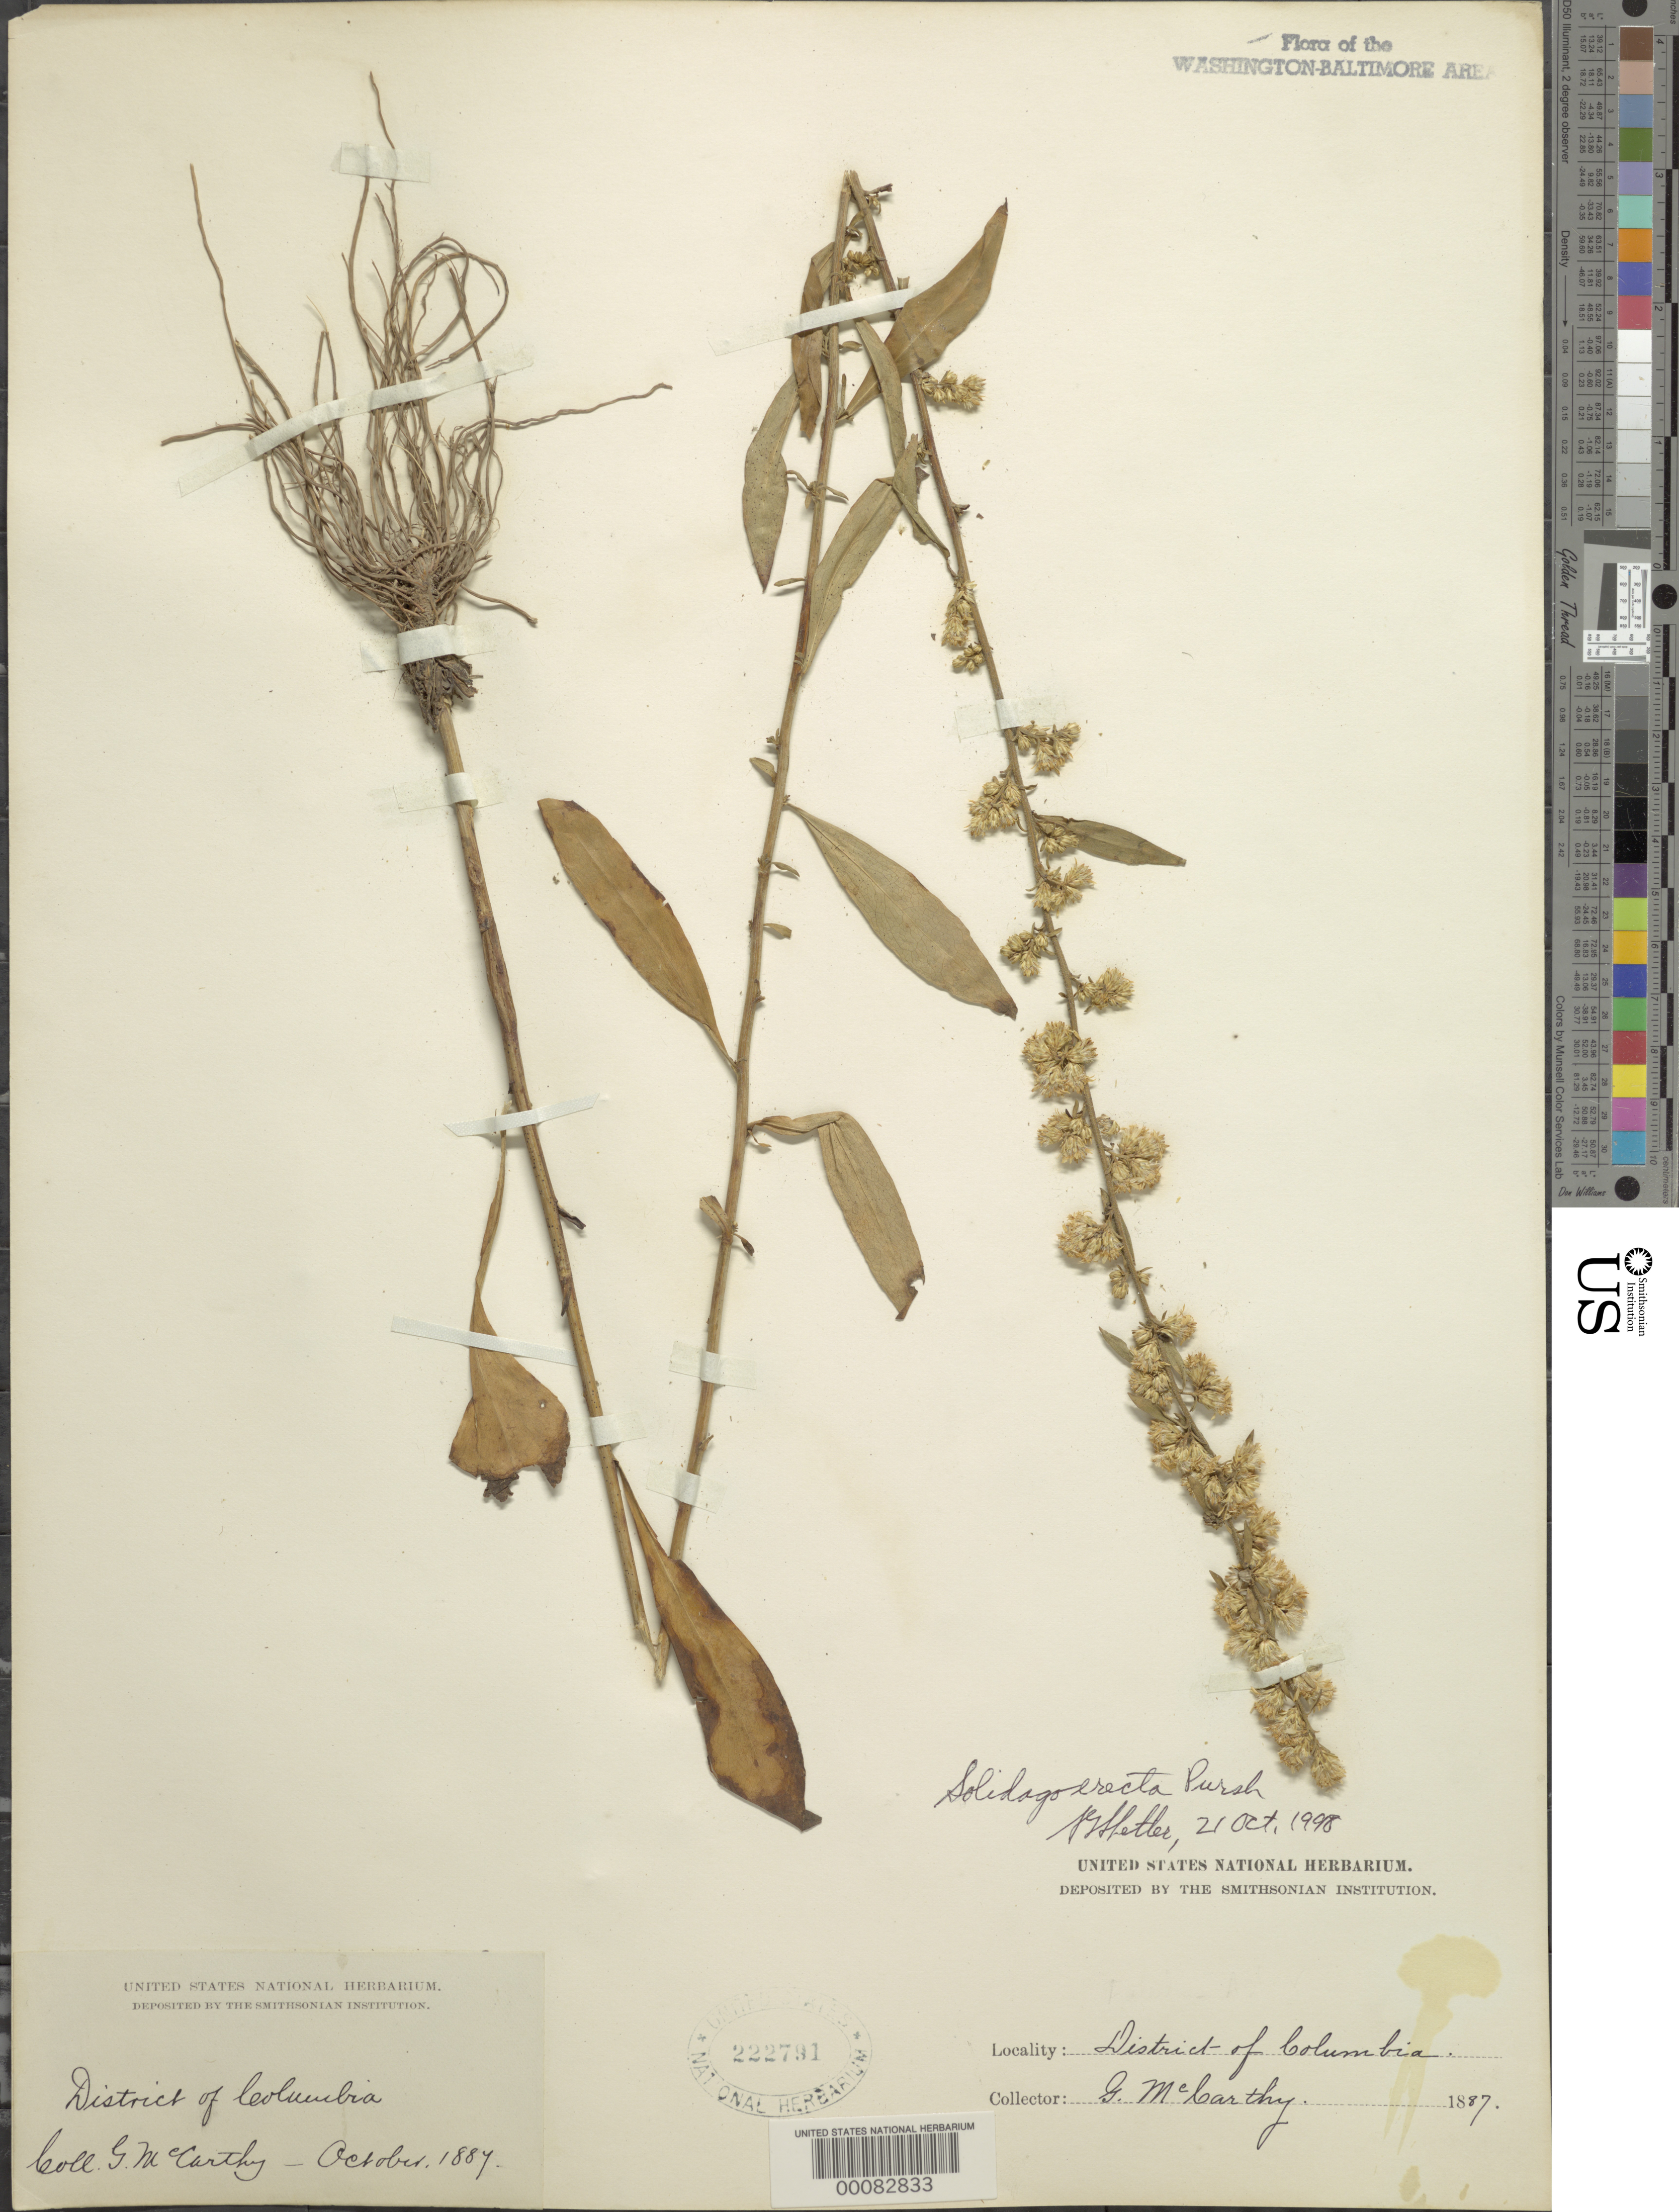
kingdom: Plantae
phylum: Tracheophyta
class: Magnoliopsida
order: Asterales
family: Asteraceae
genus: Solidago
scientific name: Solidago erecta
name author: Pursh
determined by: Shetler, Stanwyn G., (US), NMNH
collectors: G. McCarthy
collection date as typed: Oct 1887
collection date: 1887-10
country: United States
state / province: District of Columbia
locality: Washington DC area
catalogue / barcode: US 222791-2